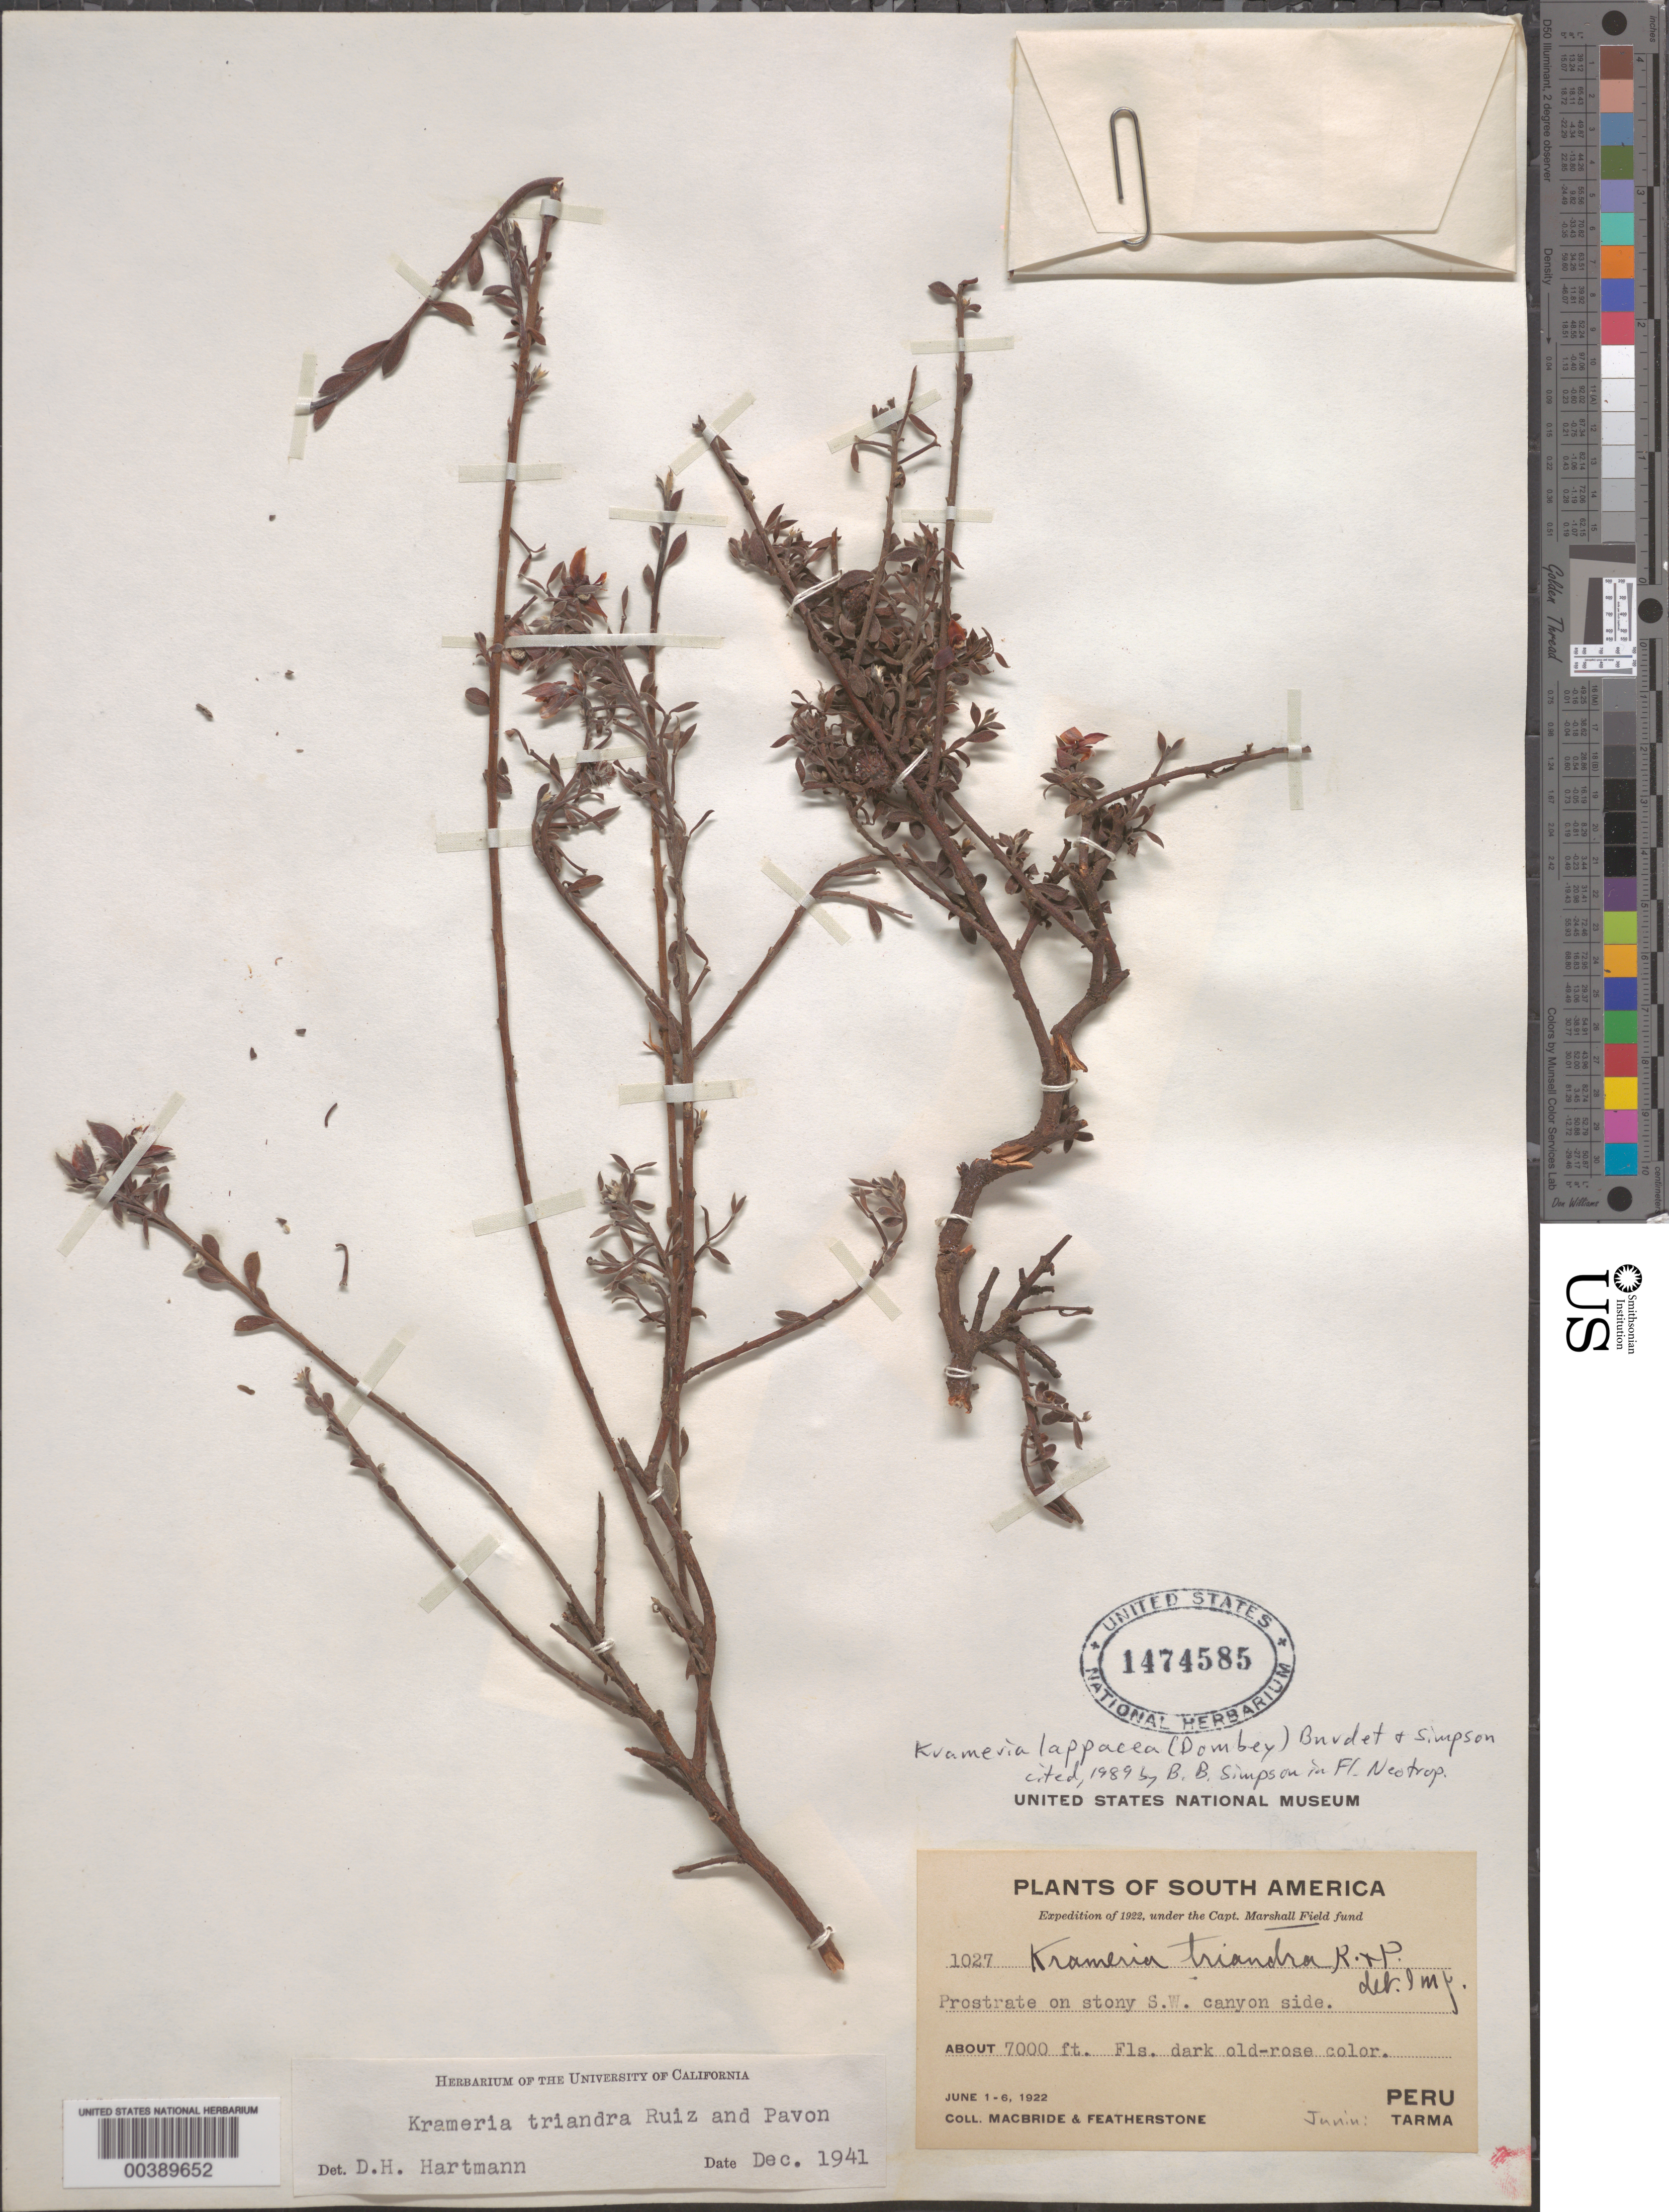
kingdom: Plantae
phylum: Tracheophyta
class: Magnoliopsida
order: Zygophyllales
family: Krameriaceae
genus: Krameria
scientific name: Krameria lappacea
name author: (Dombey) Burdet & B.B. Simpson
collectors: J. F. Macbride & W. Featherstone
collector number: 1027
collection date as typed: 01 Jun 1922 to 06 Jun 1922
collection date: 1922-06-01/1922-06-06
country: Peru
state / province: Junín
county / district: Tarma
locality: Tarma;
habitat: Stony sw canyon side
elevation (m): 2134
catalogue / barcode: US 1474585